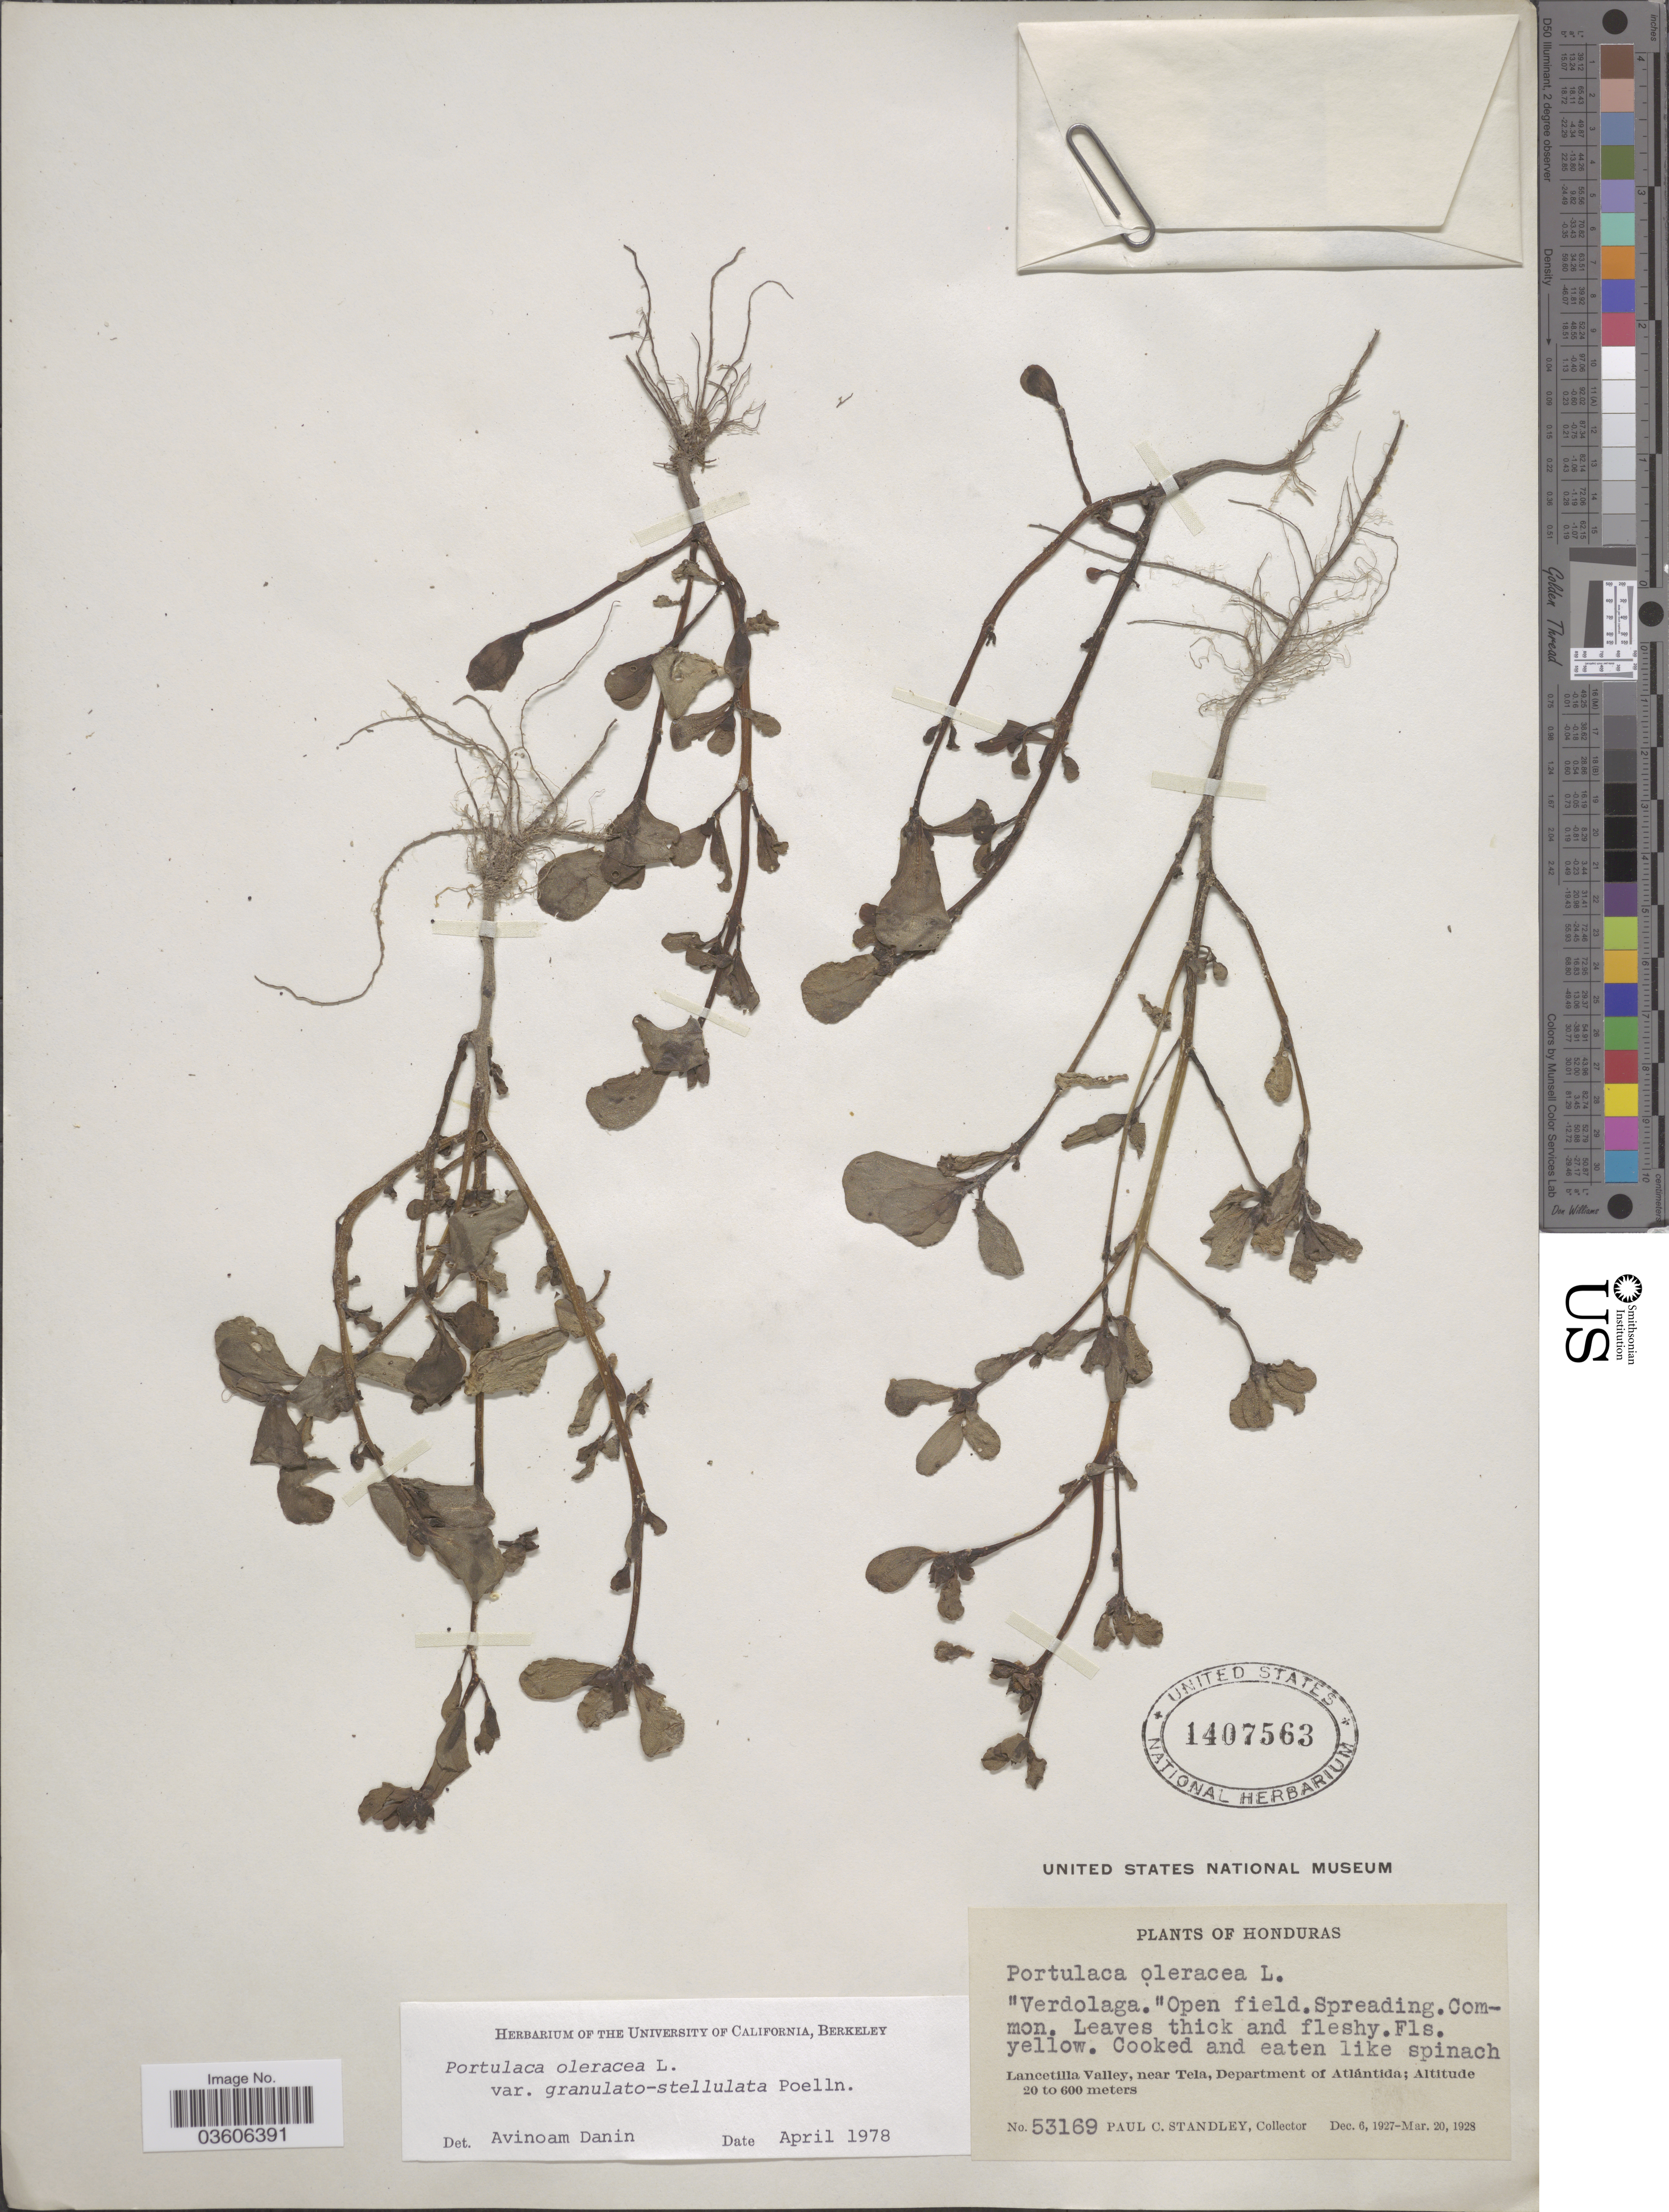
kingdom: Plantae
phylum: Tracheophyta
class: Magnoliopsida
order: Caryophyllales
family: Portulacaceae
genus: Portulaca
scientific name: Portulaca oleracea var. granulatostellulata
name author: Poelln.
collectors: P. C. Standley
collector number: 53169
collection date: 1927-12-06/1928-03-20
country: Honduras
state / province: Atlantida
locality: Lancetilla Valley, near Tela, Department of Atlántida.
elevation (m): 20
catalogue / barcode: US 1407563